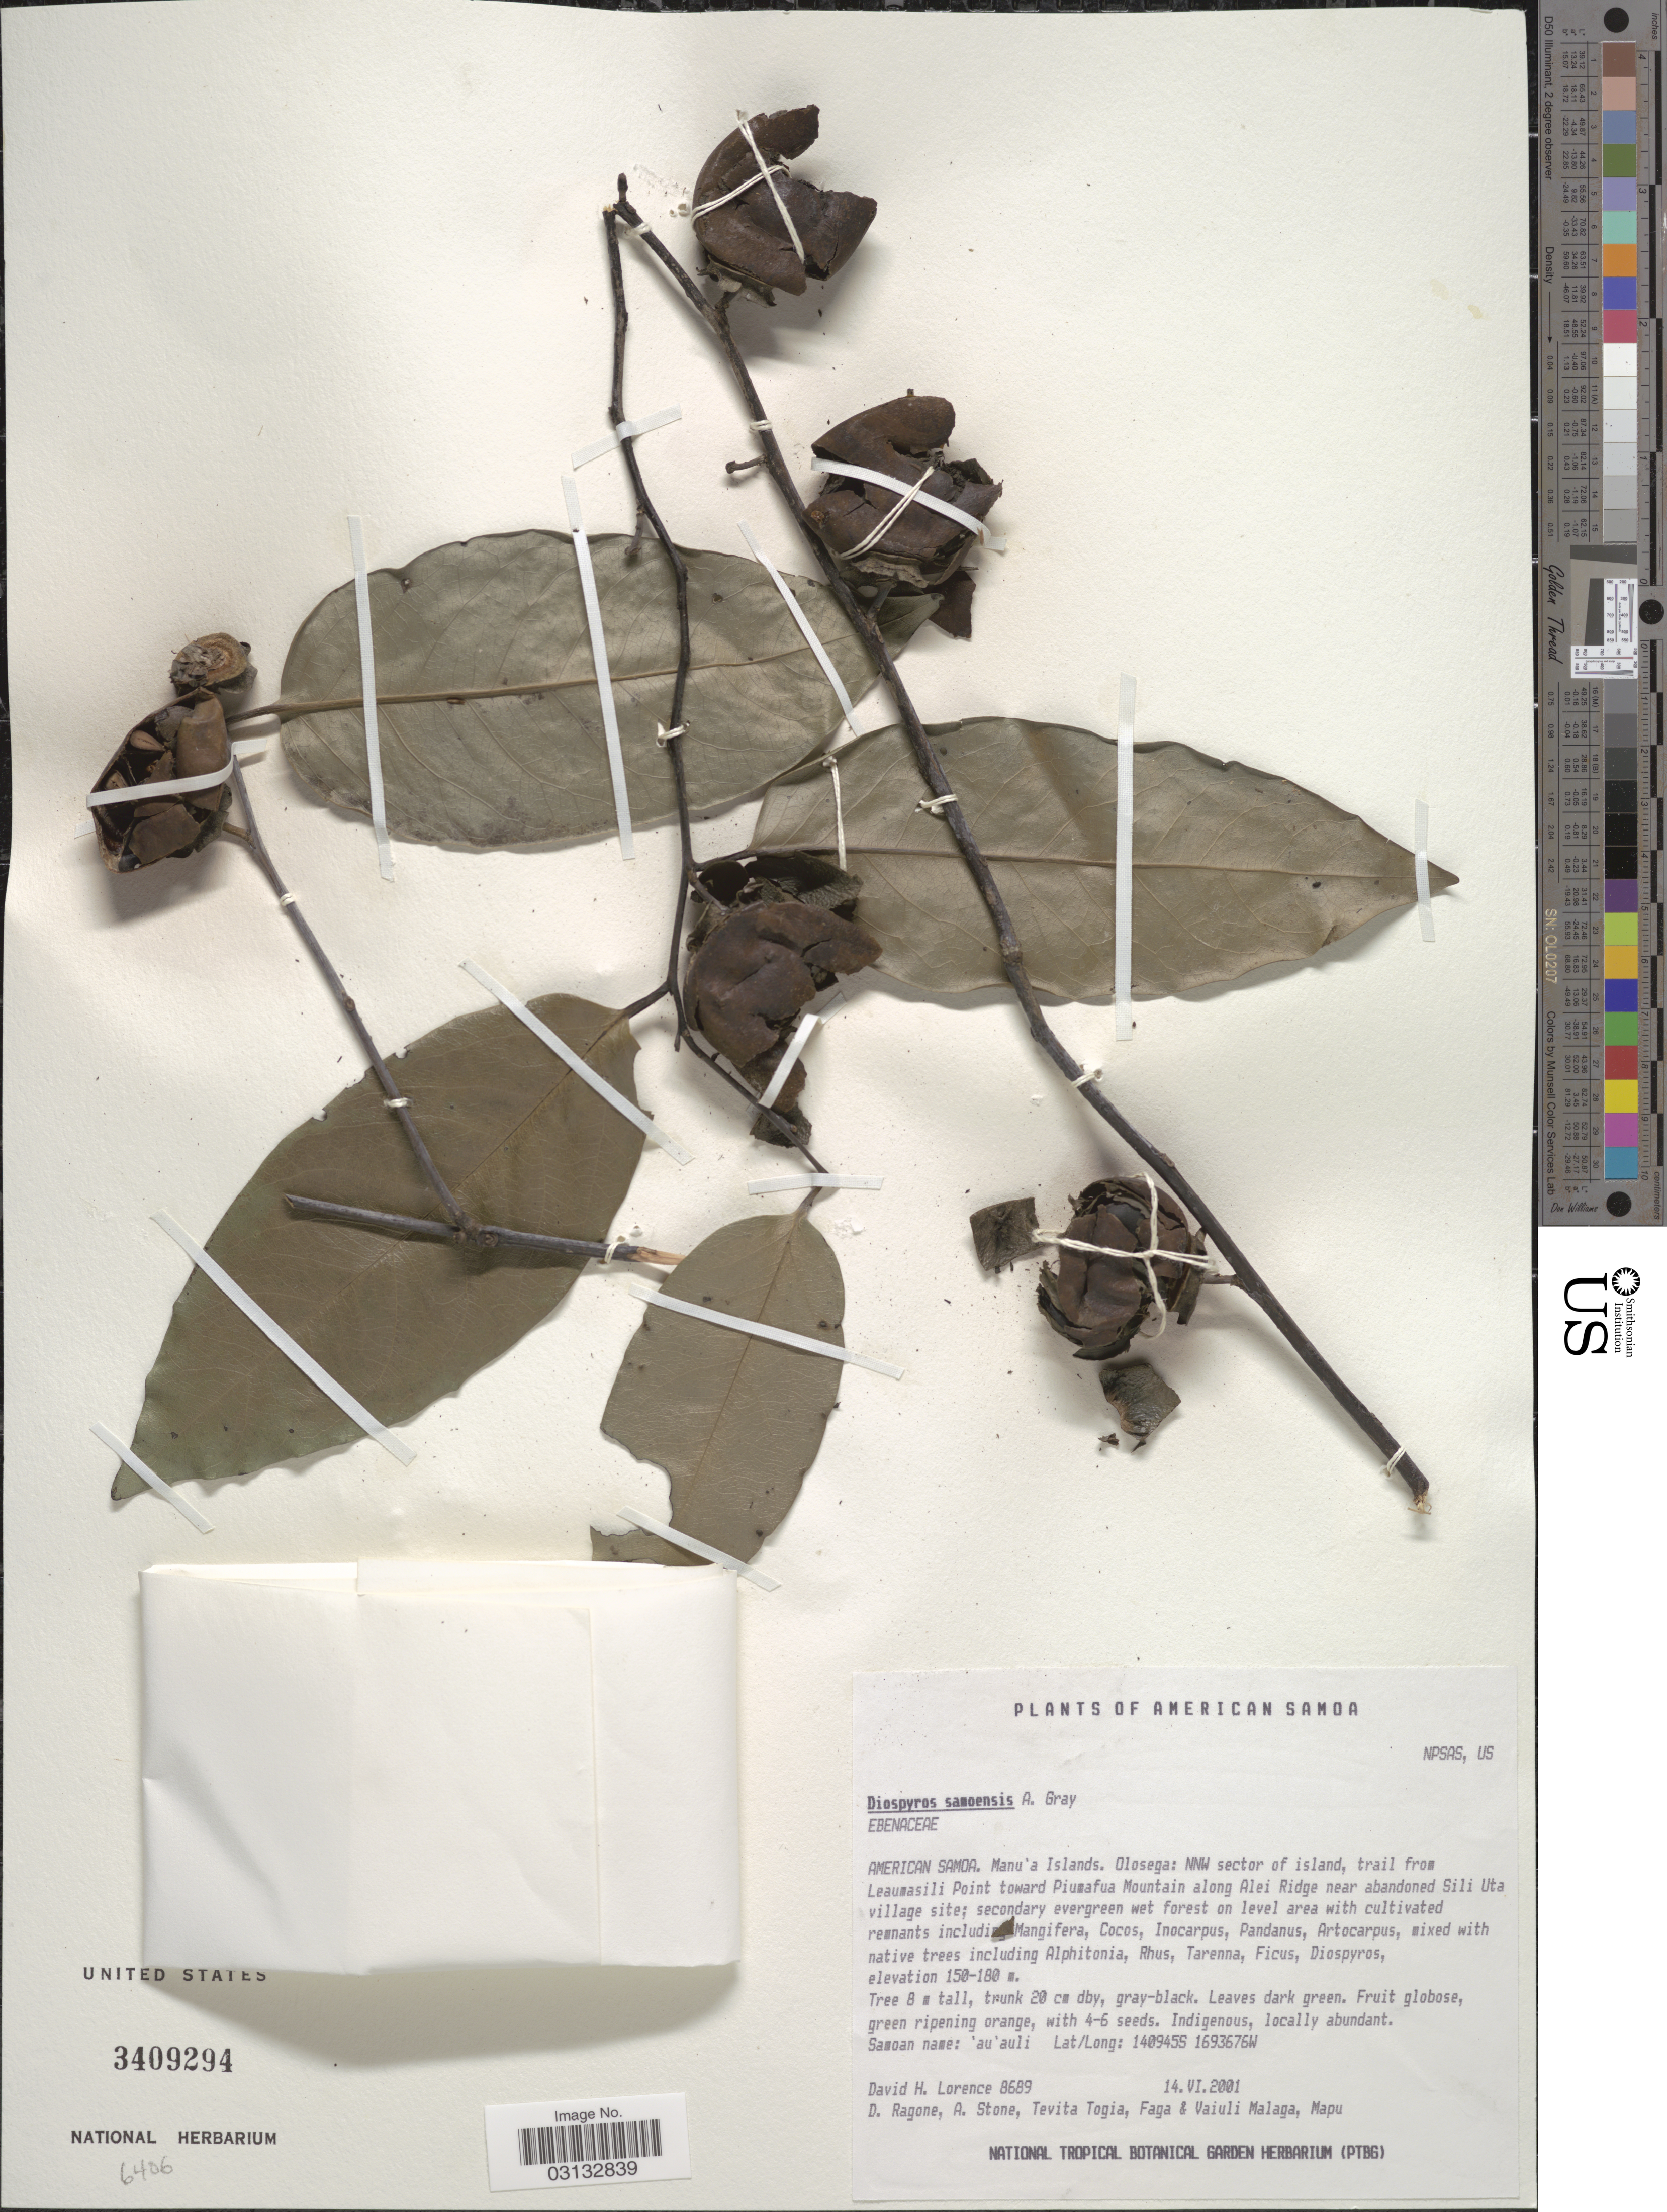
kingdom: Plantae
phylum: Tracheophyta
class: Magnoliopsida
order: Ericales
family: Ebenaceae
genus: Diospyros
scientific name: Diospyros samoensis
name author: A. Gray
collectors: D. Lorence, D. Ragone, A. Stone, T. Togia & et al.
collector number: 8689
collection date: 2001-06-14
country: American Samoa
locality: Manu'a Islands. Olosega: NNW sector of island, trail from Leaumasili Point toward Piumafua Mountain along Alei Ridge near abandoned Sili Uta village site.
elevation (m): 150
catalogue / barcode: US 3409294